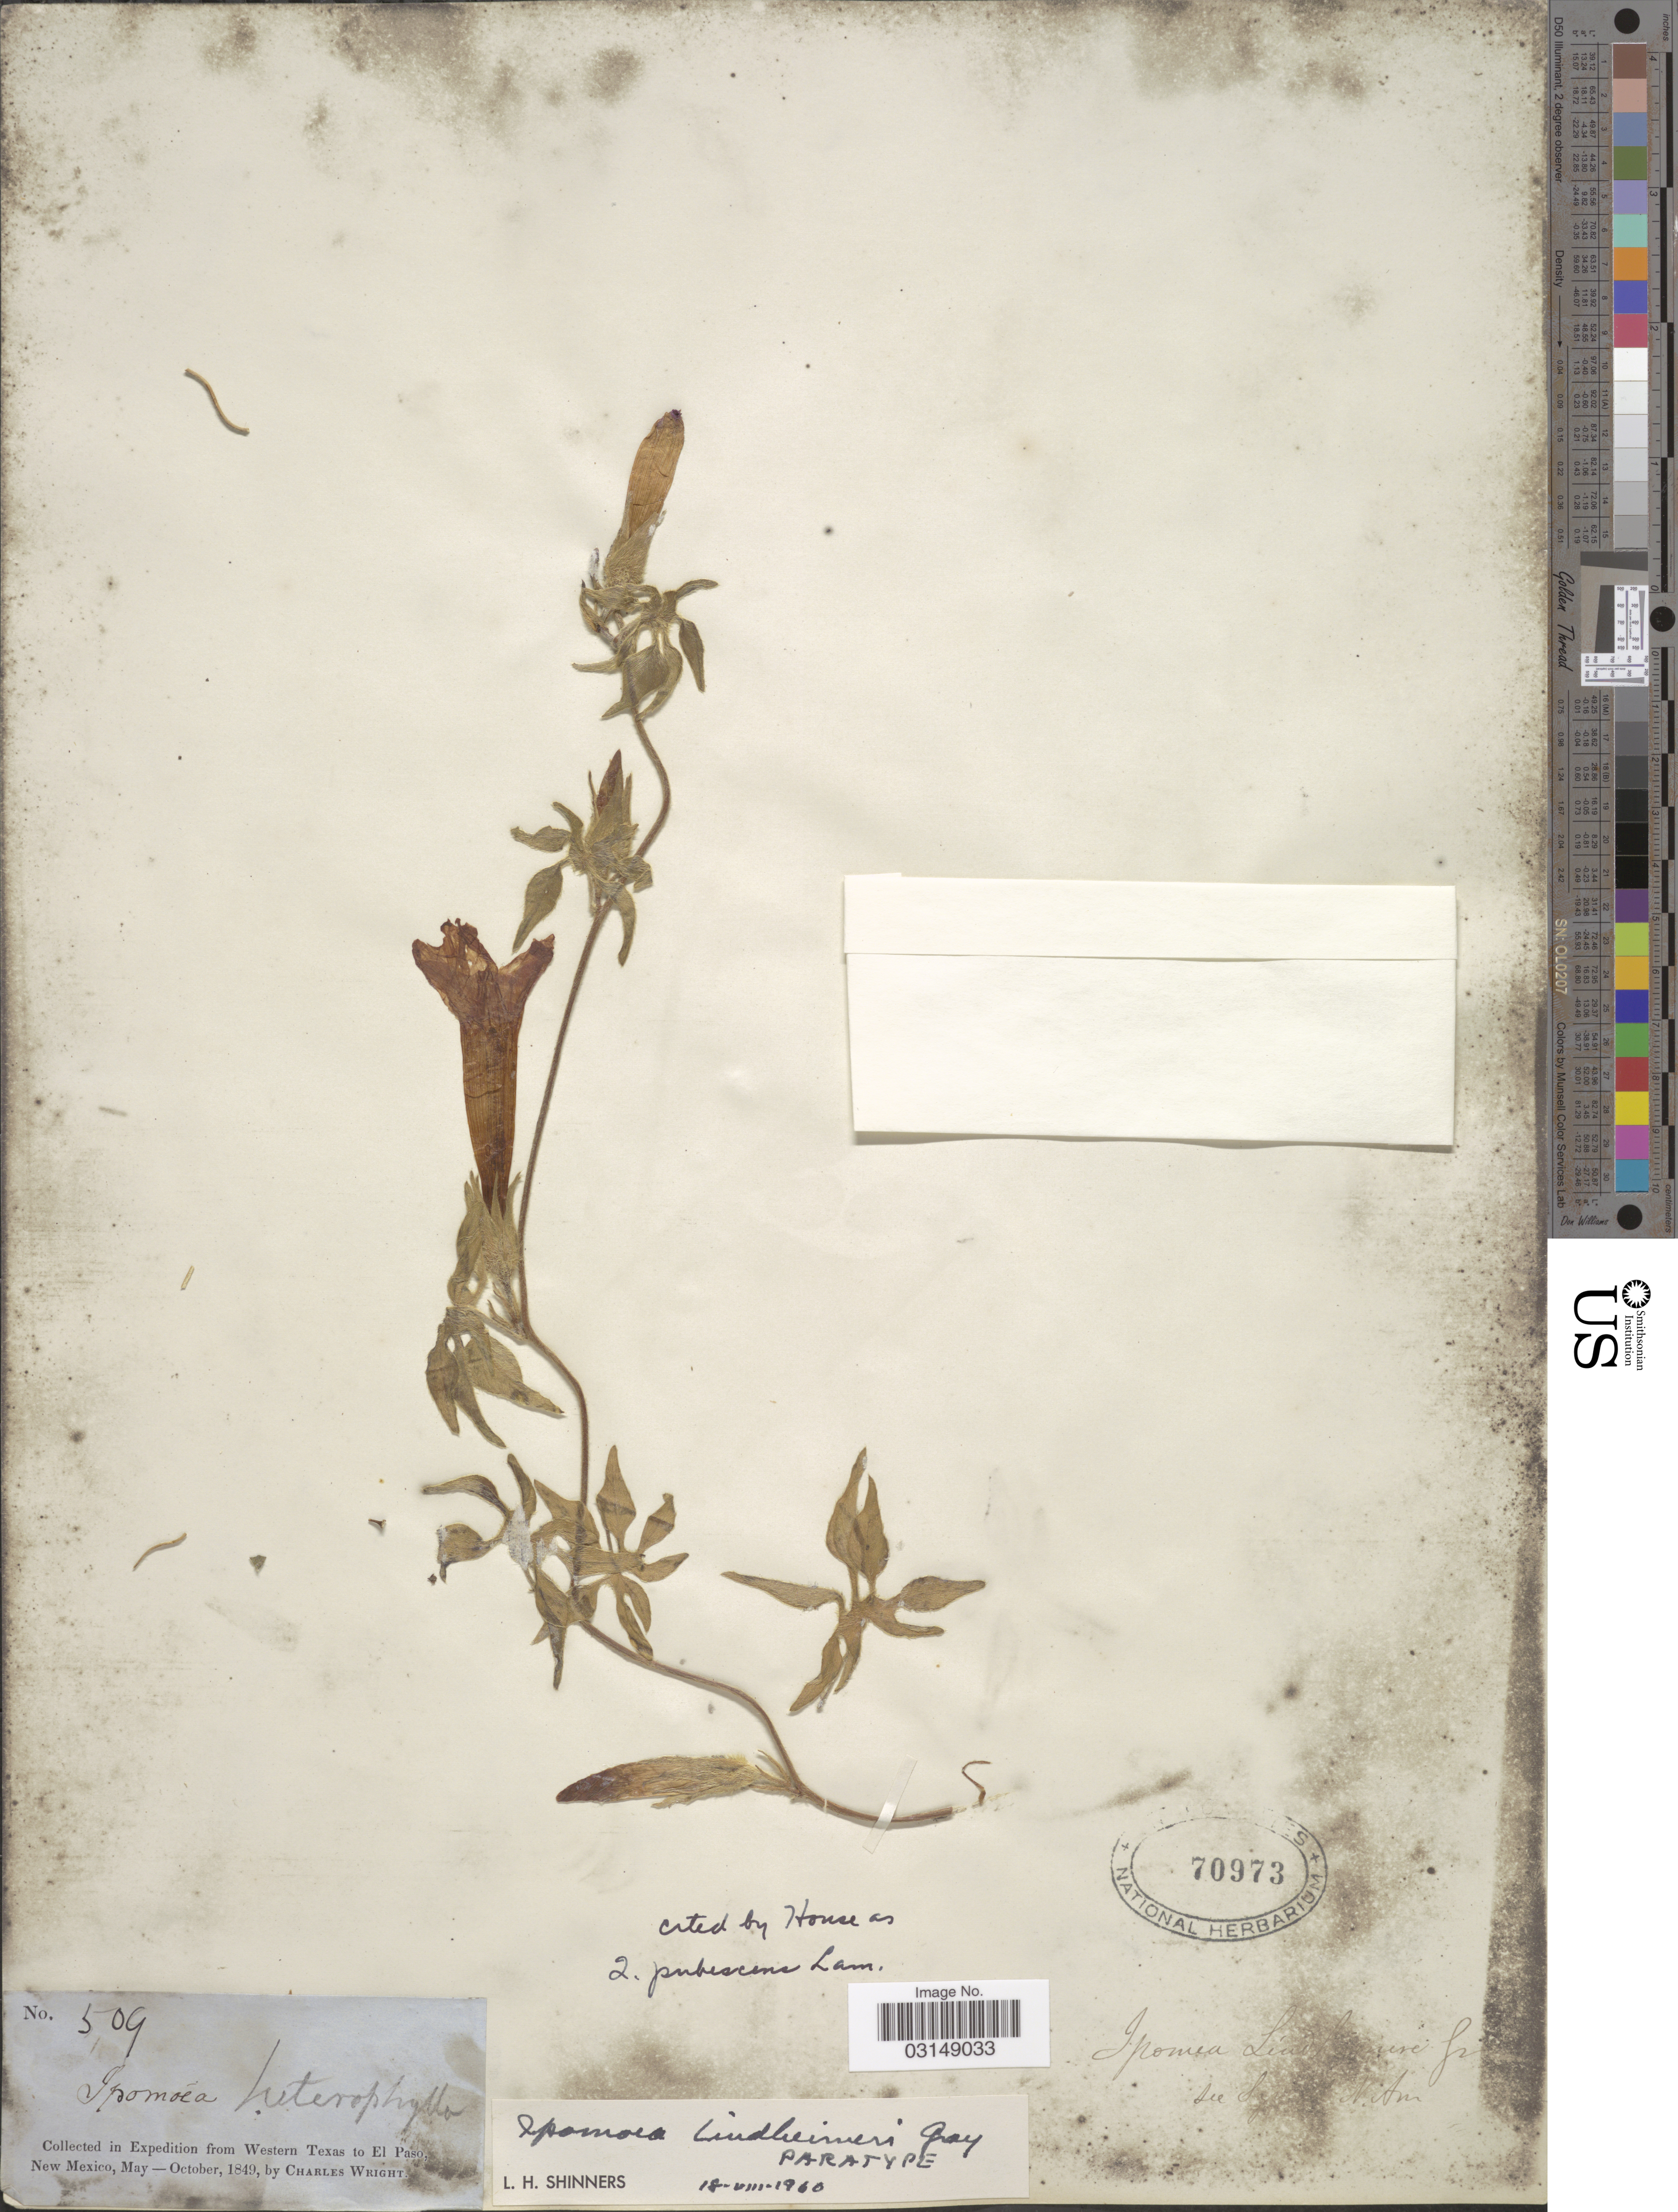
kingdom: Plantae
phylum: Tracheophyta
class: Magnoliopsida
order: Solanales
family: Convolvulaceae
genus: Ipomoea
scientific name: Ipomoea pubescens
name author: Lam.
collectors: C. Wright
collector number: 509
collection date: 1849-05/1849-10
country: United States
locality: From Western Texas to El Paso, New Mexico.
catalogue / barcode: US 70973